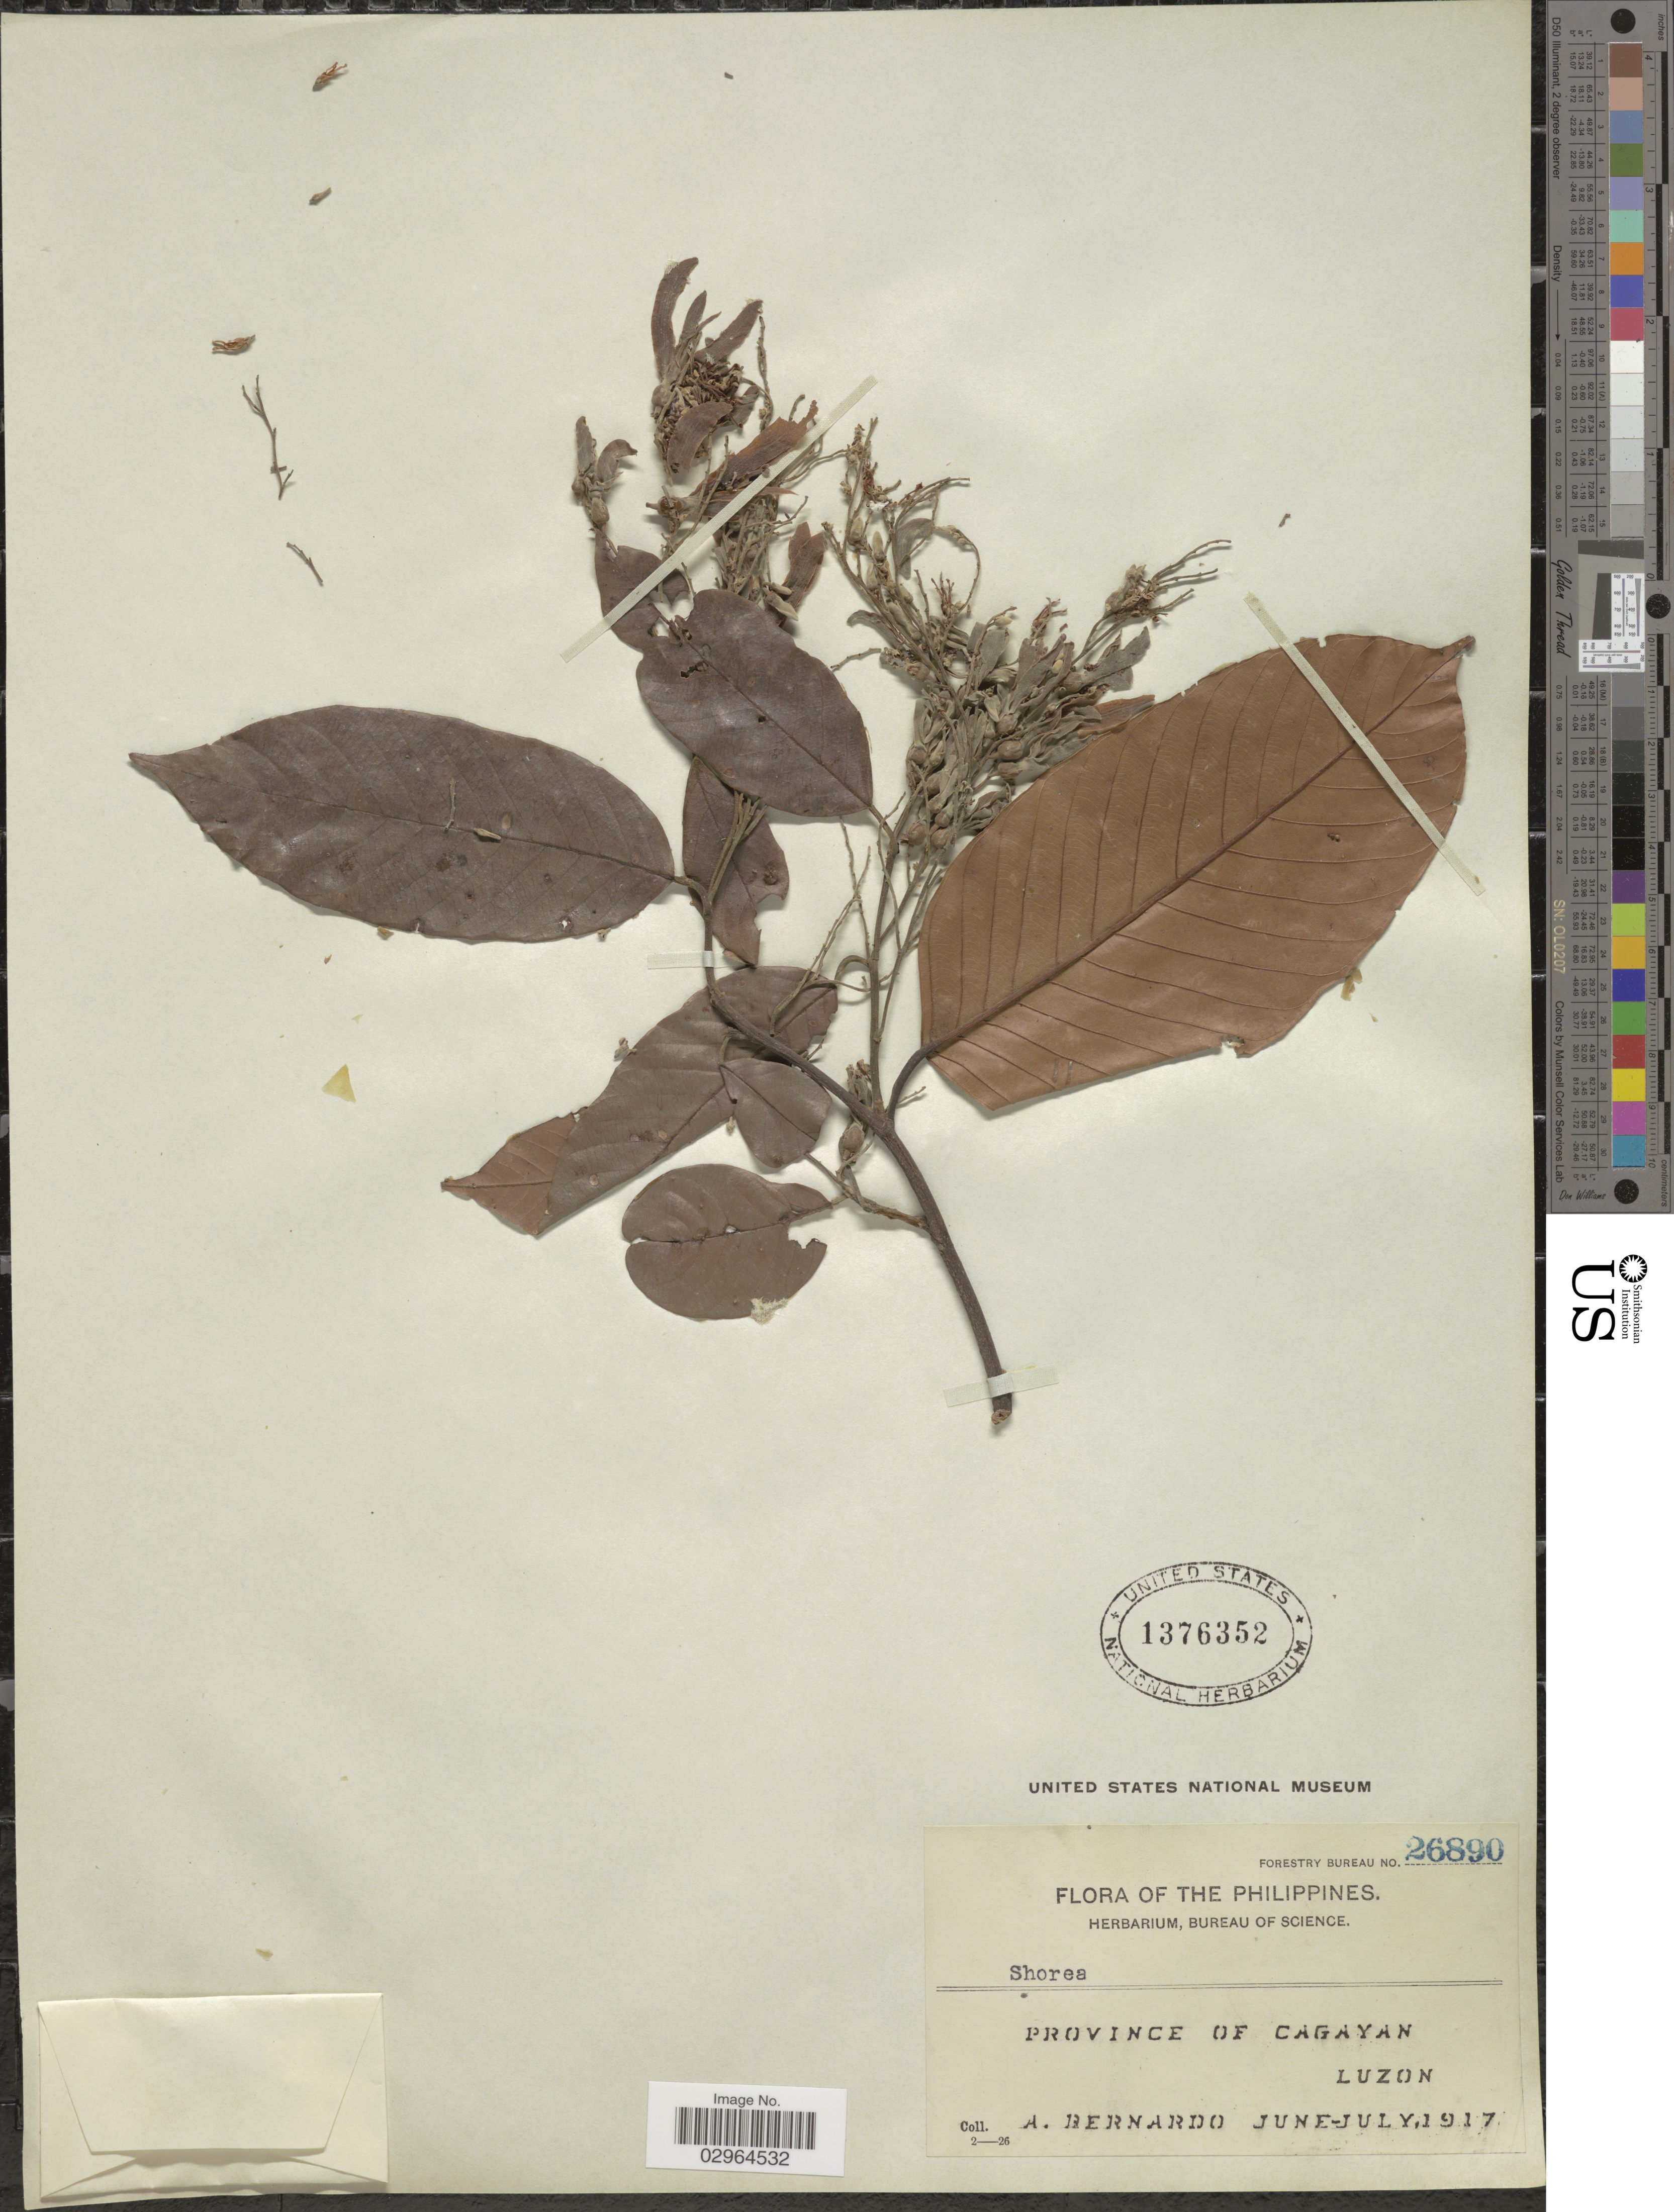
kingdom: Plantae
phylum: Tracheophyta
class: Magnoliopsida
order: Malvales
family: Dipterocarpaceae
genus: Shorea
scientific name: Shorea sp.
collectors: A. Bernardo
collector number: Forestry Bureau 26890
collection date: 1917-06/1917-07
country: Philippines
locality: Province of Cagayan, Luzon.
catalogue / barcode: US 1376352